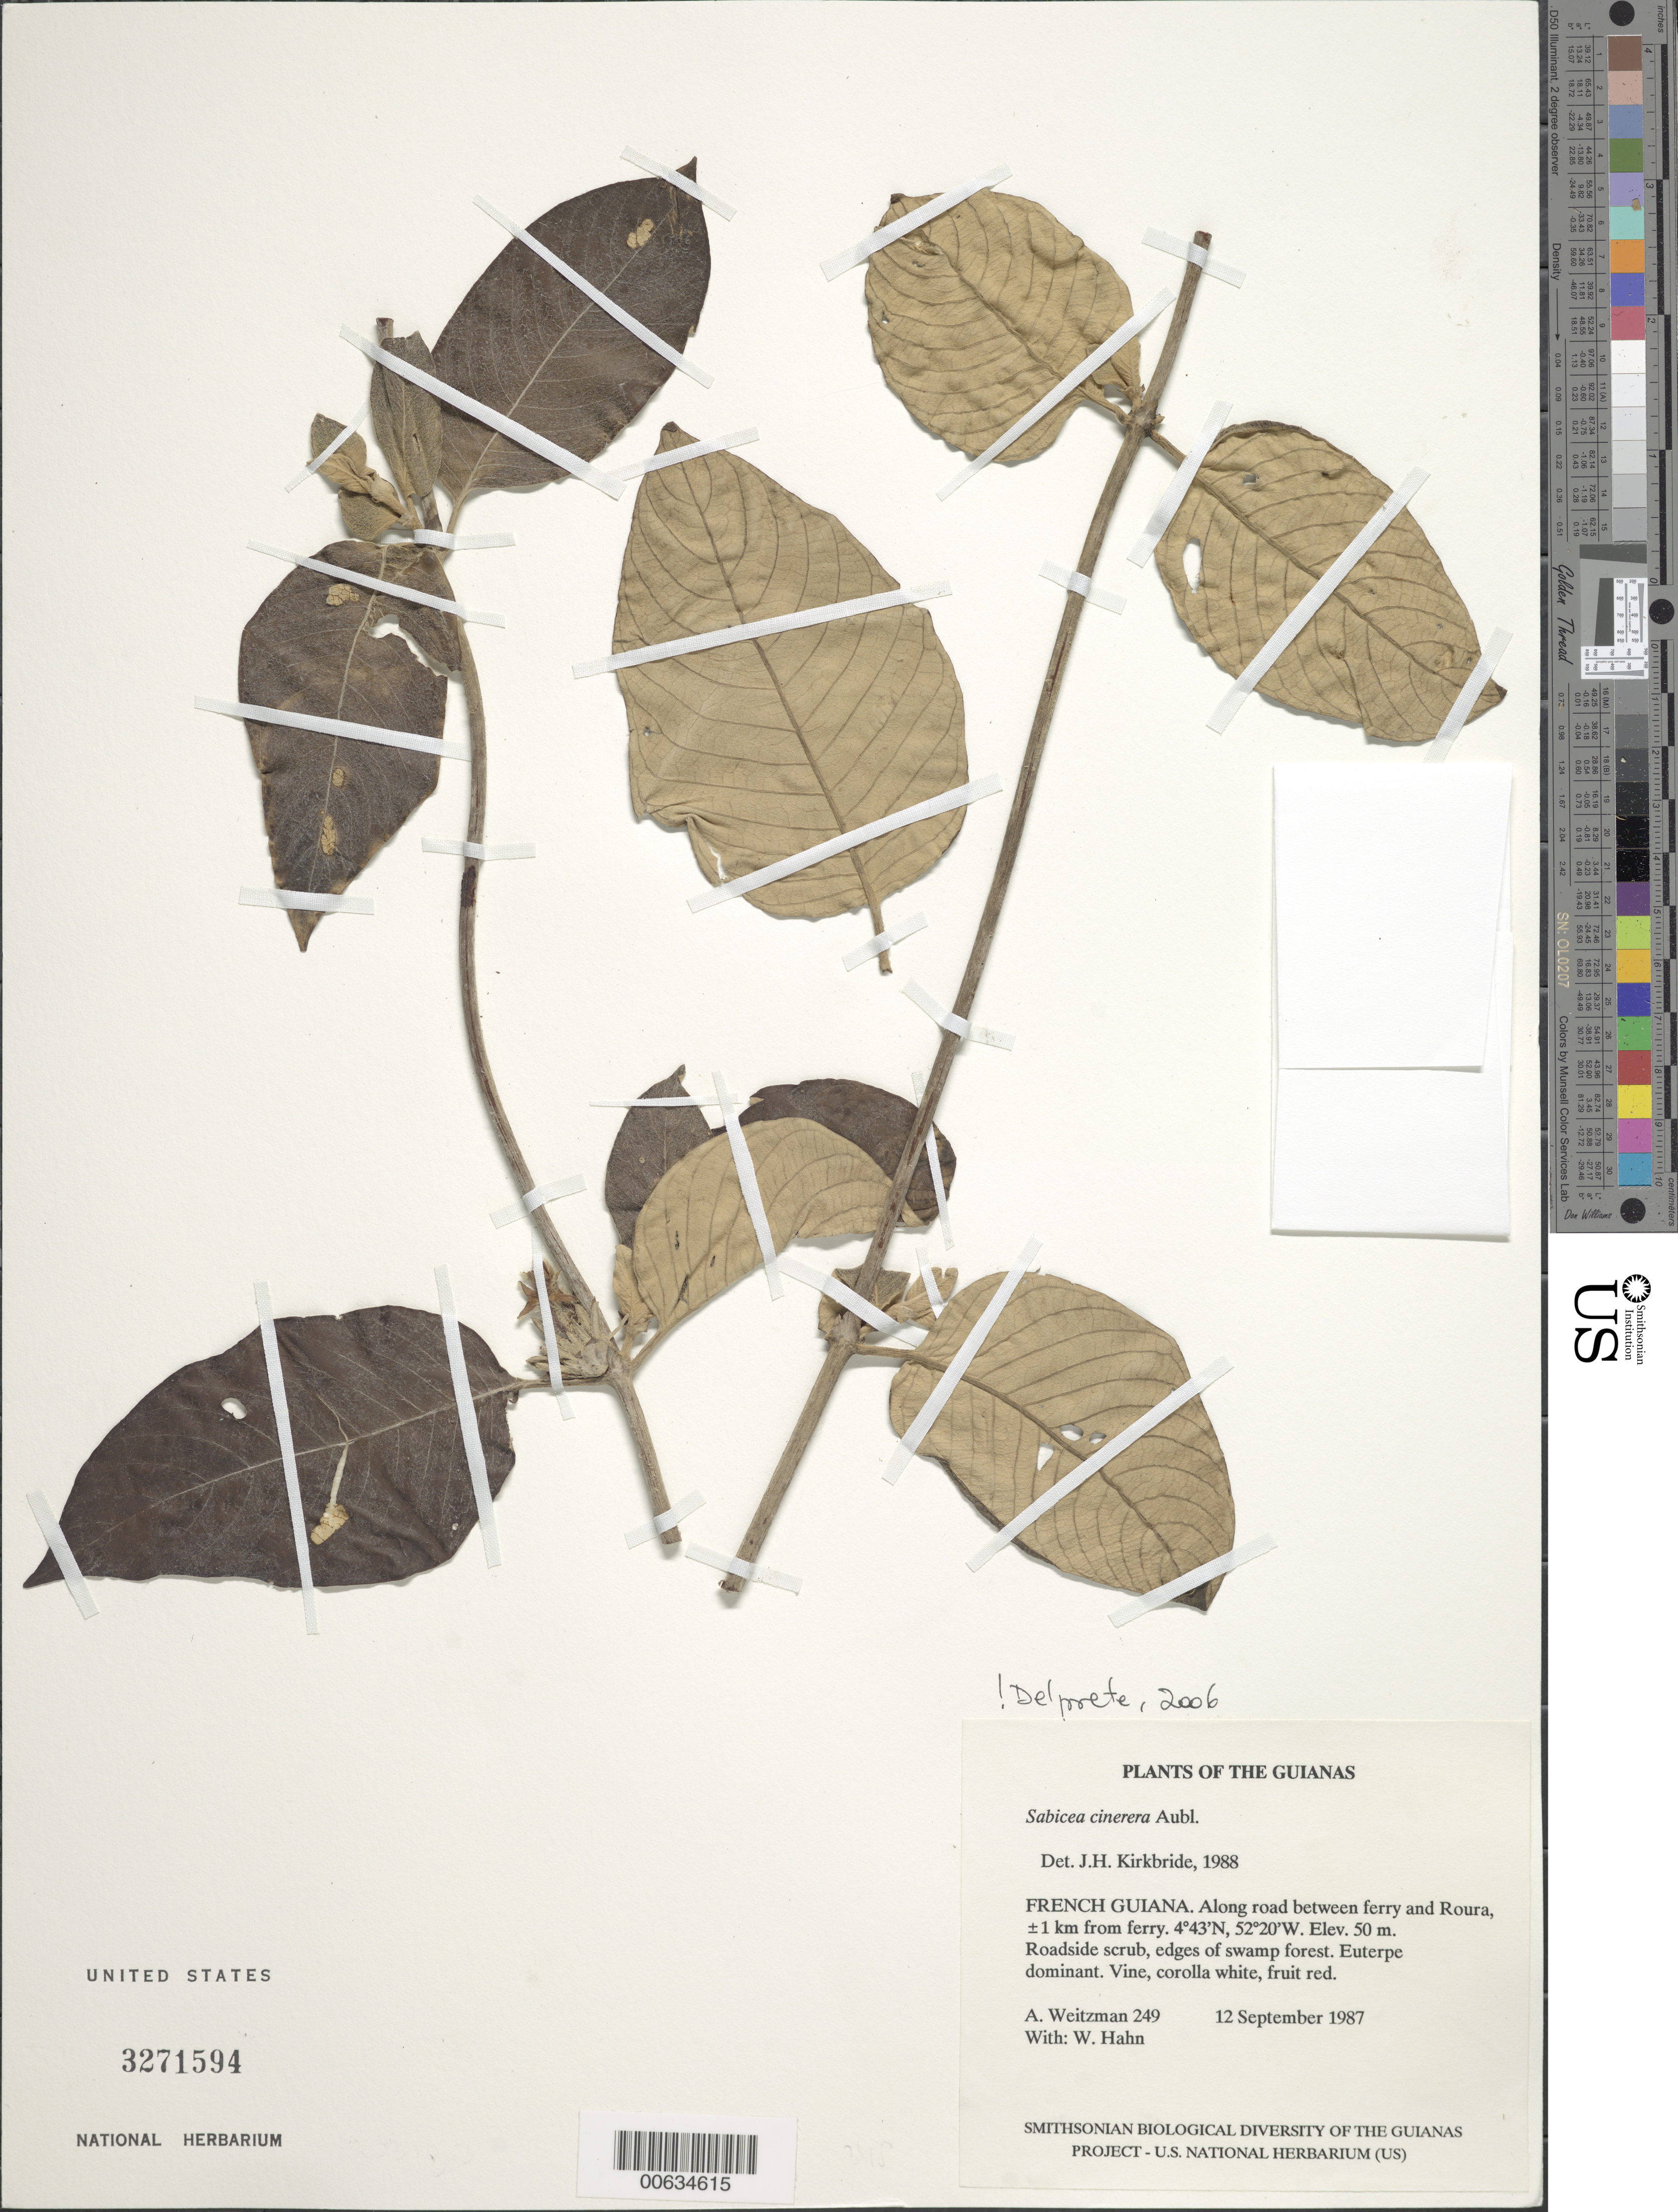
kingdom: Plantae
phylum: Tracheophyta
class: Magnoliopsida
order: Gentianales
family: Rubiaceae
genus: Sabicea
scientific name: Sabicea cinerea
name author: Aubl.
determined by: Delprete, P. G., Herb. de Guyane Cay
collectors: A. L. Weitzman & W. Hahn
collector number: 249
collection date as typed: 12 September 1987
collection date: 1987-09-12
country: French Guiana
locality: Along road between ferry and Roura, ±1 km from ferry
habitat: Roadside scrub, edges of Swamp forestEuterpe dominant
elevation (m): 50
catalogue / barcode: US 3271594